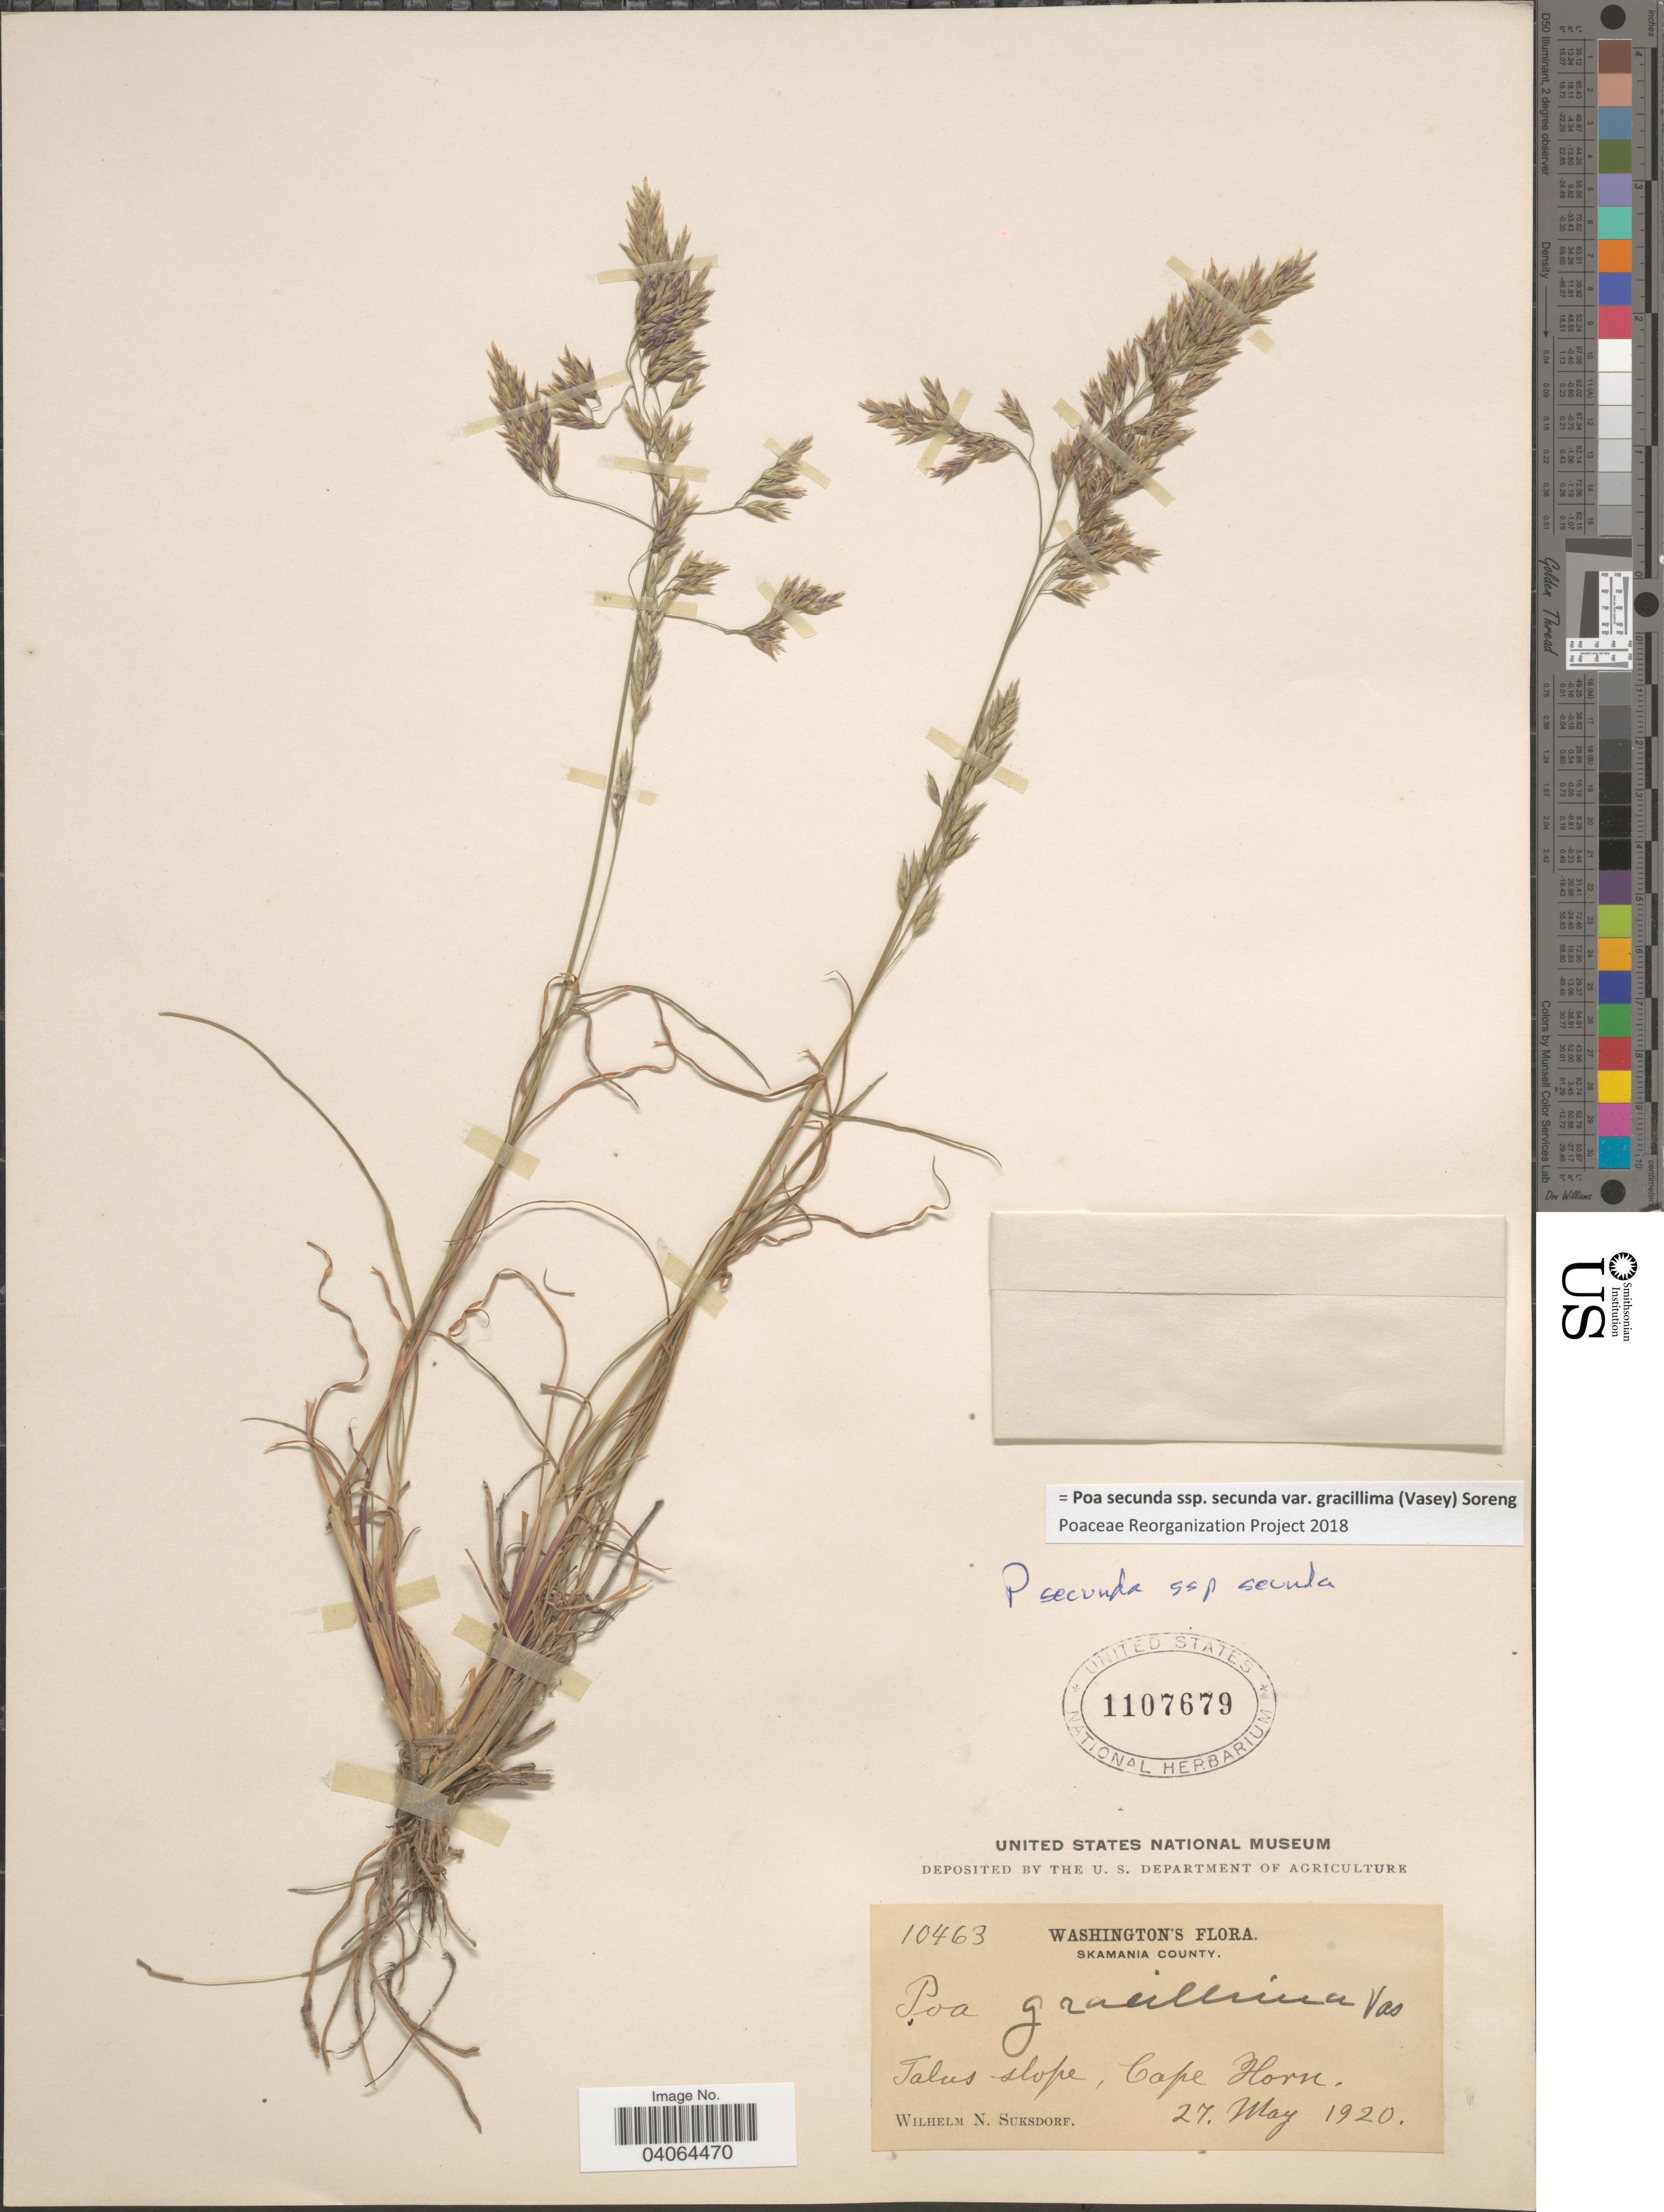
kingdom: Plantae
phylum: Tracheophyta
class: Liliopsida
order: Poales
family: Poaceae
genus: Poa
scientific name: Poa secunda subsp. secunda var. gracillima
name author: (Vasey) Soreng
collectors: W. N. Suksdorf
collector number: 10463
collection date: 1920-05-27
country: United States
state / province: Washington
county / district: Skamania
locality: Skamania County. Talus slope, Cape Horn.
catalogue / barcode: US 1107679